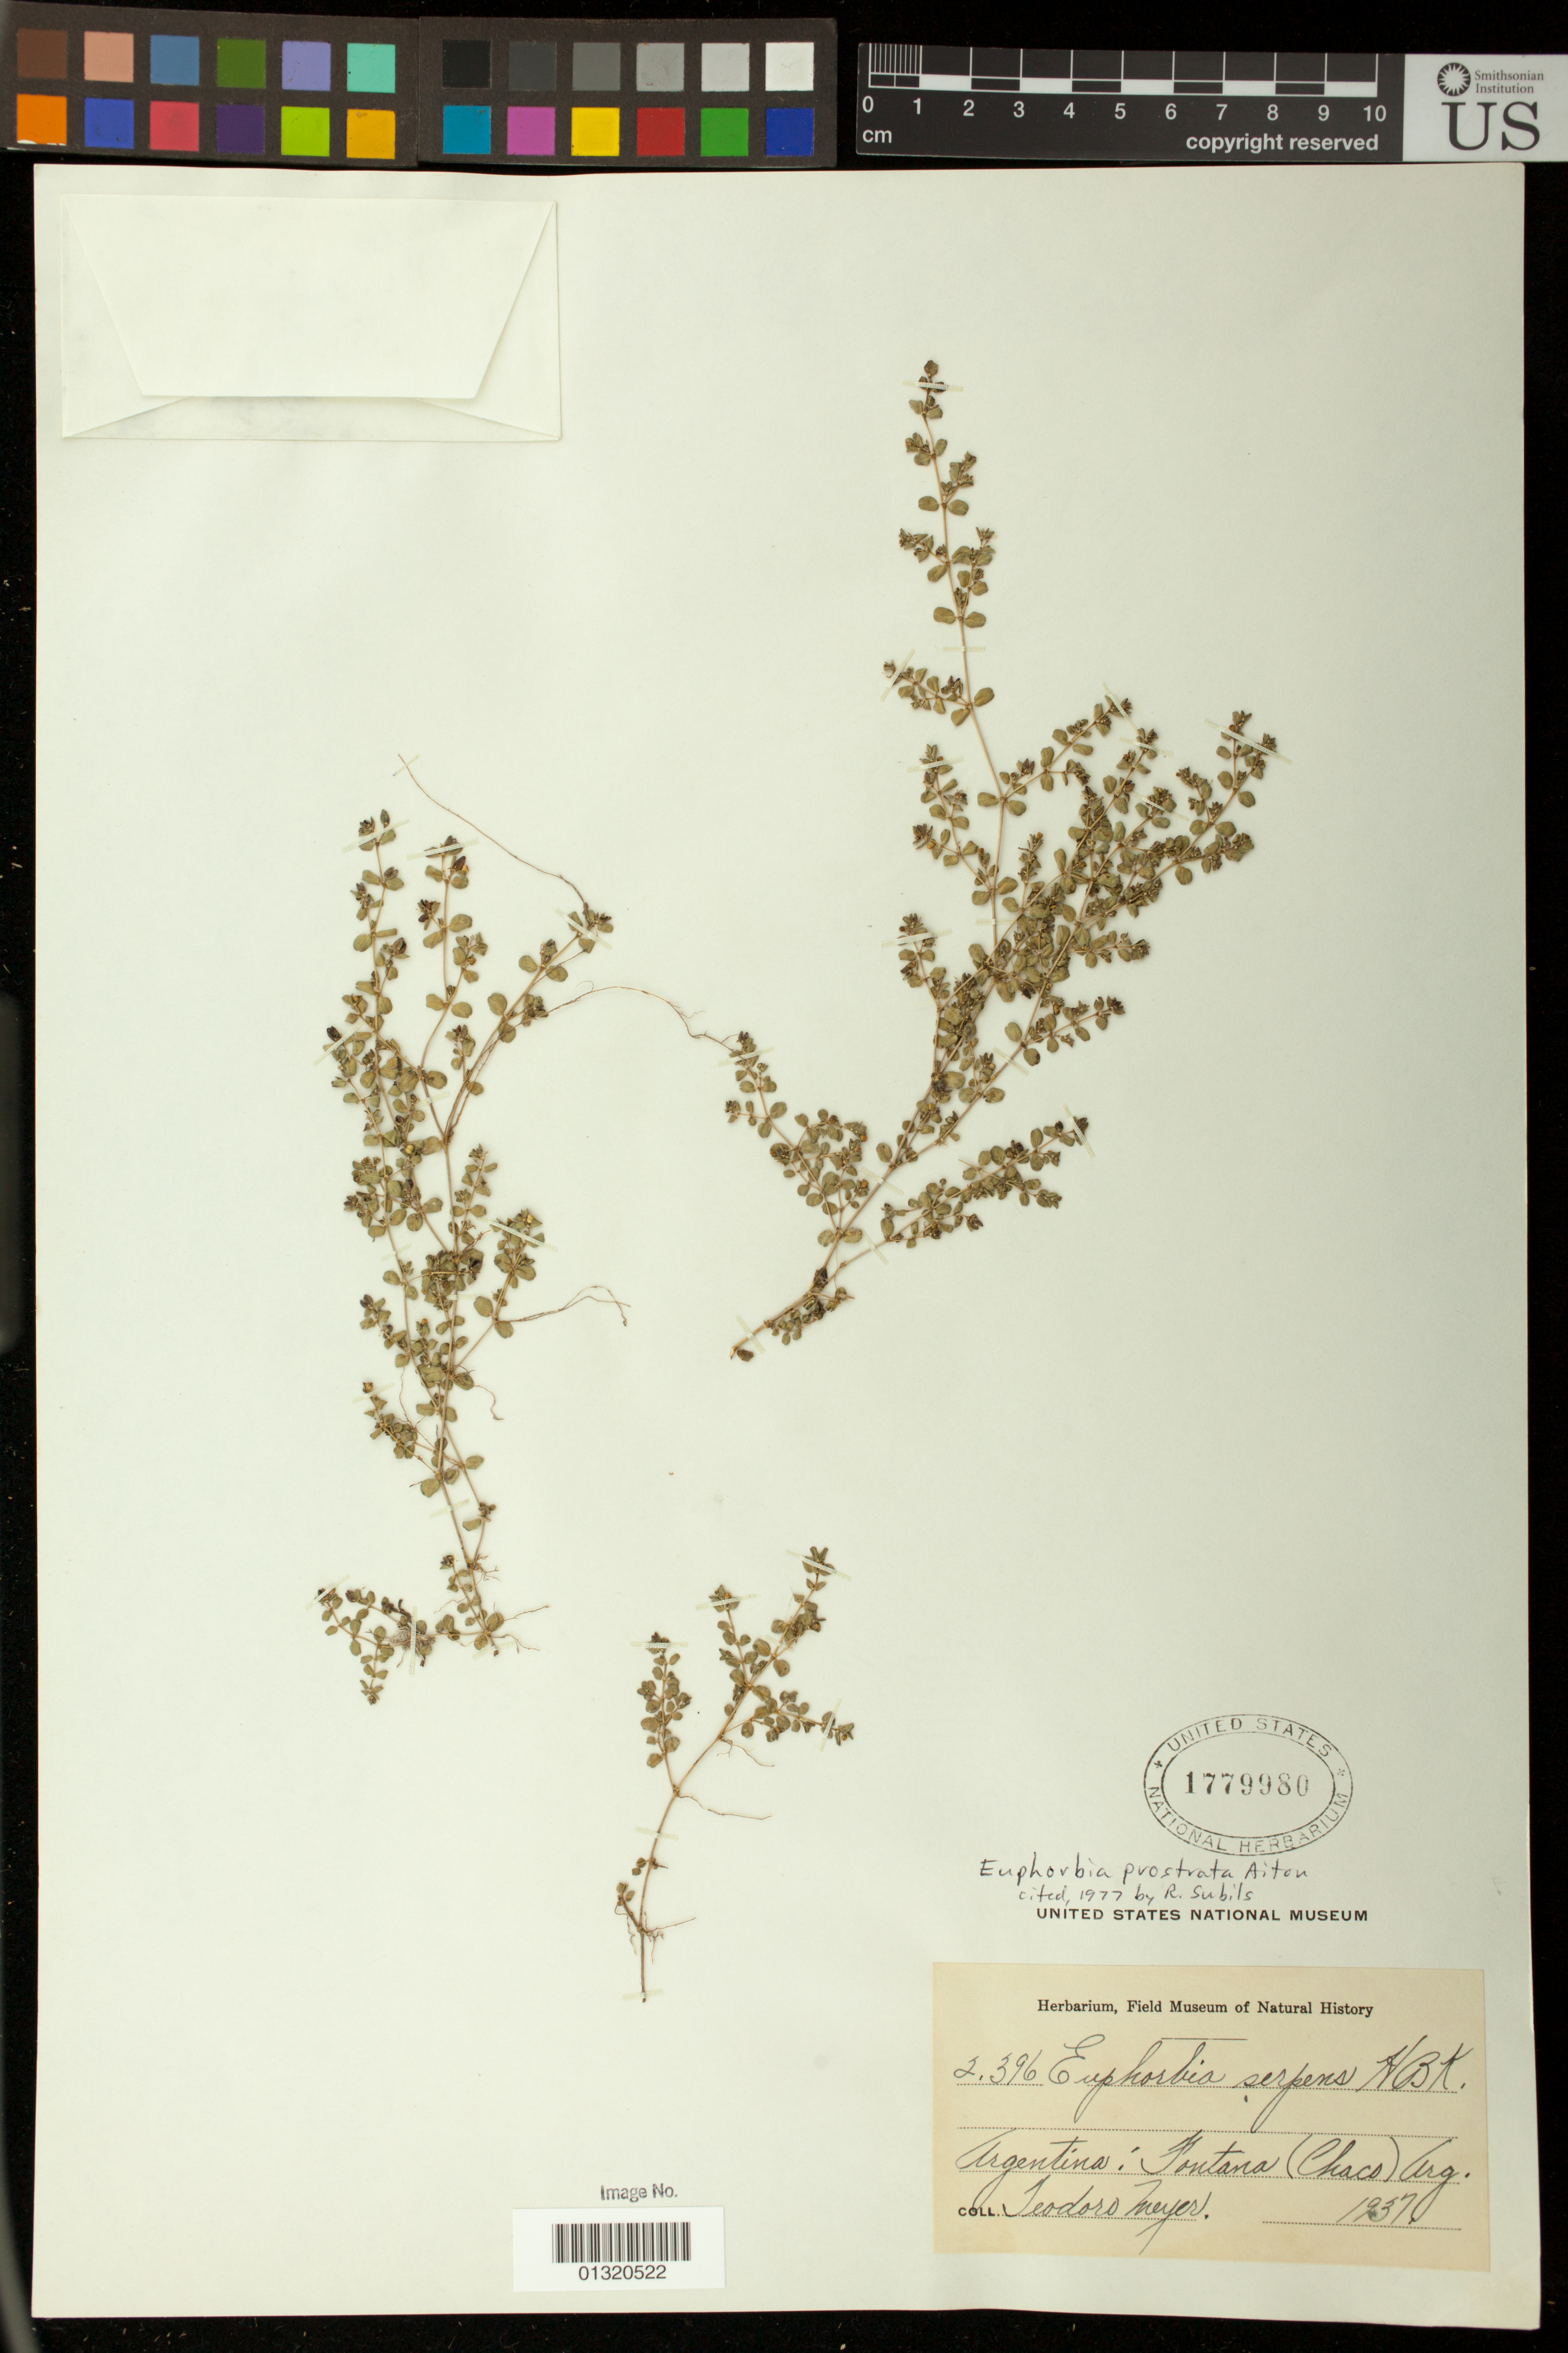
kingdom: Plantae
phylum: Tracheophyta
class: Magnoliopsida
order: Malpighiales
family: Euphorbiaceae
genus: Euphorbia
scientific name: Euphorbia prostrata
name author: Aiton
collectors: T. Meyer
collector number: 2396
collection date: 1937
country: Argentina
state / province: Chaco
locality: Fontana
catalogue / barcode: US 1779980